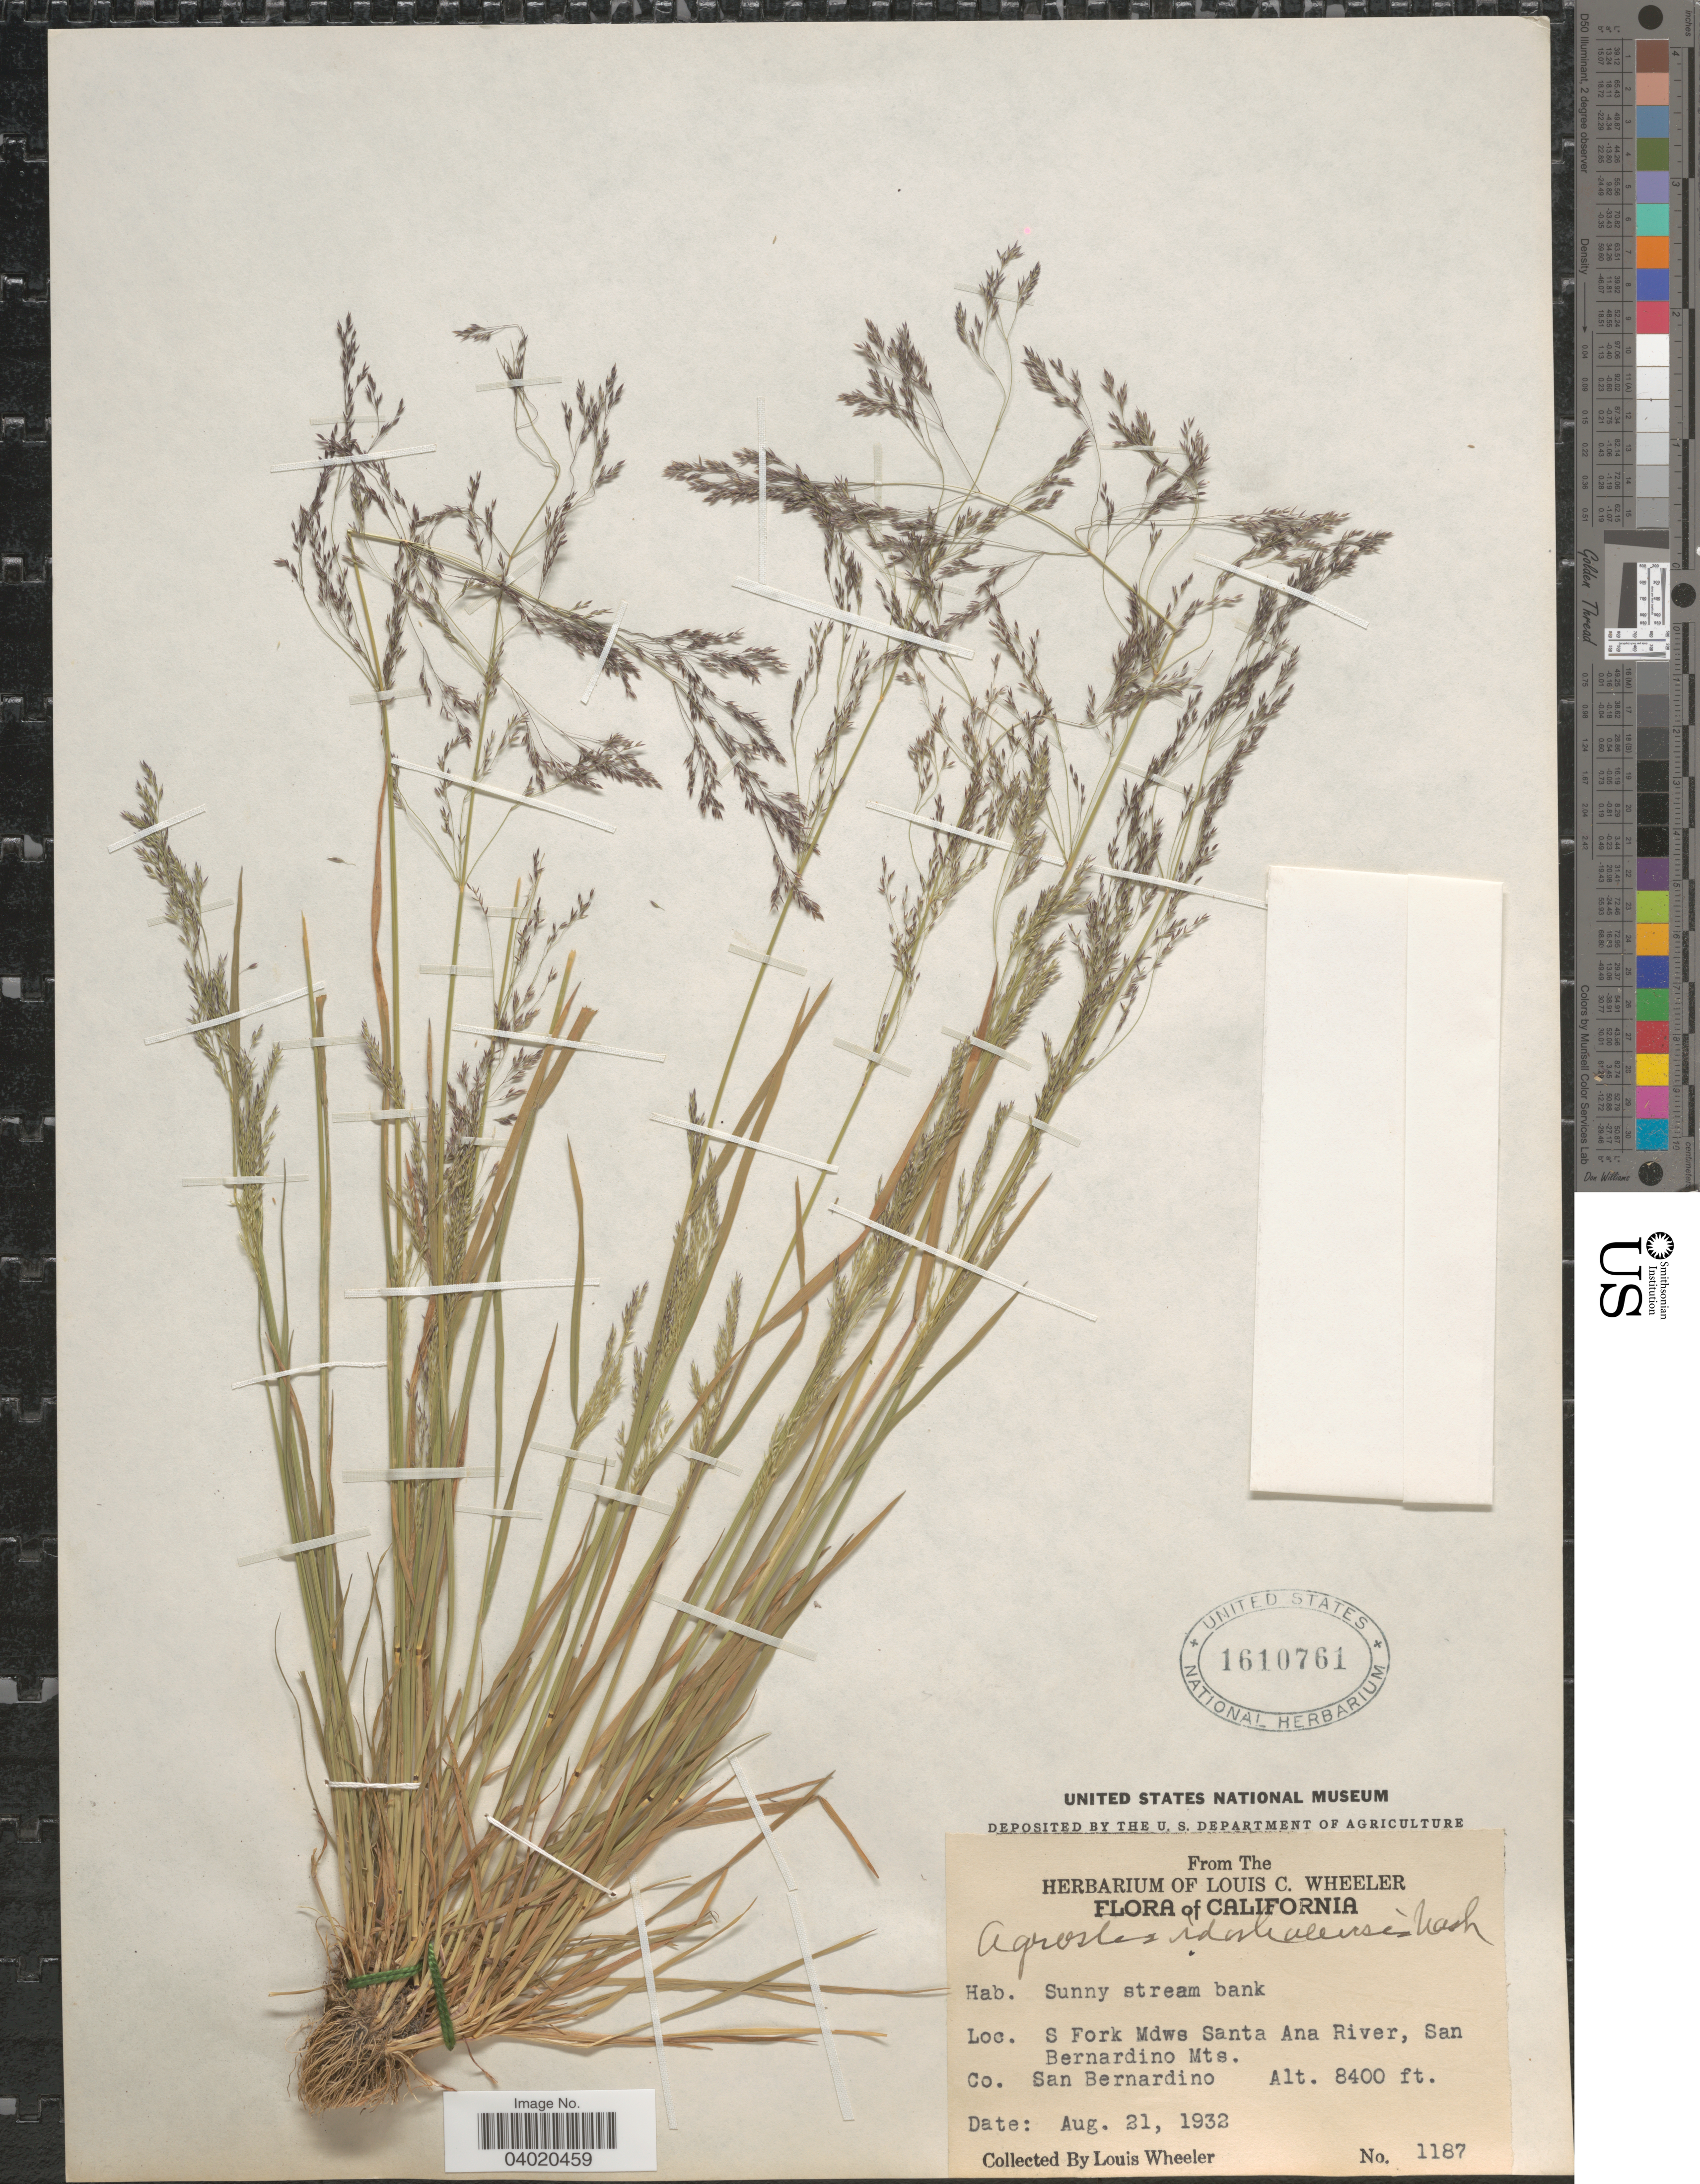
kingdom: Plantae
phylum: Tracheophyta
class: Liliopsida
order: Poales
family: Poaceae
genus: Agrostis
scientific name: Agrostis idahoensis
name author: Nash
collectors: L. C. Wheeler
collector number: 1187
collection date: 1932-08-21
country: United States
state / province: California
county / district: San Bernardino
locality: S Fork Mdws Santa Ana River, San Bernardino Mts. Co. San Bernardino.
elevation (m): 2560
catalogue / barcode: US 1610761